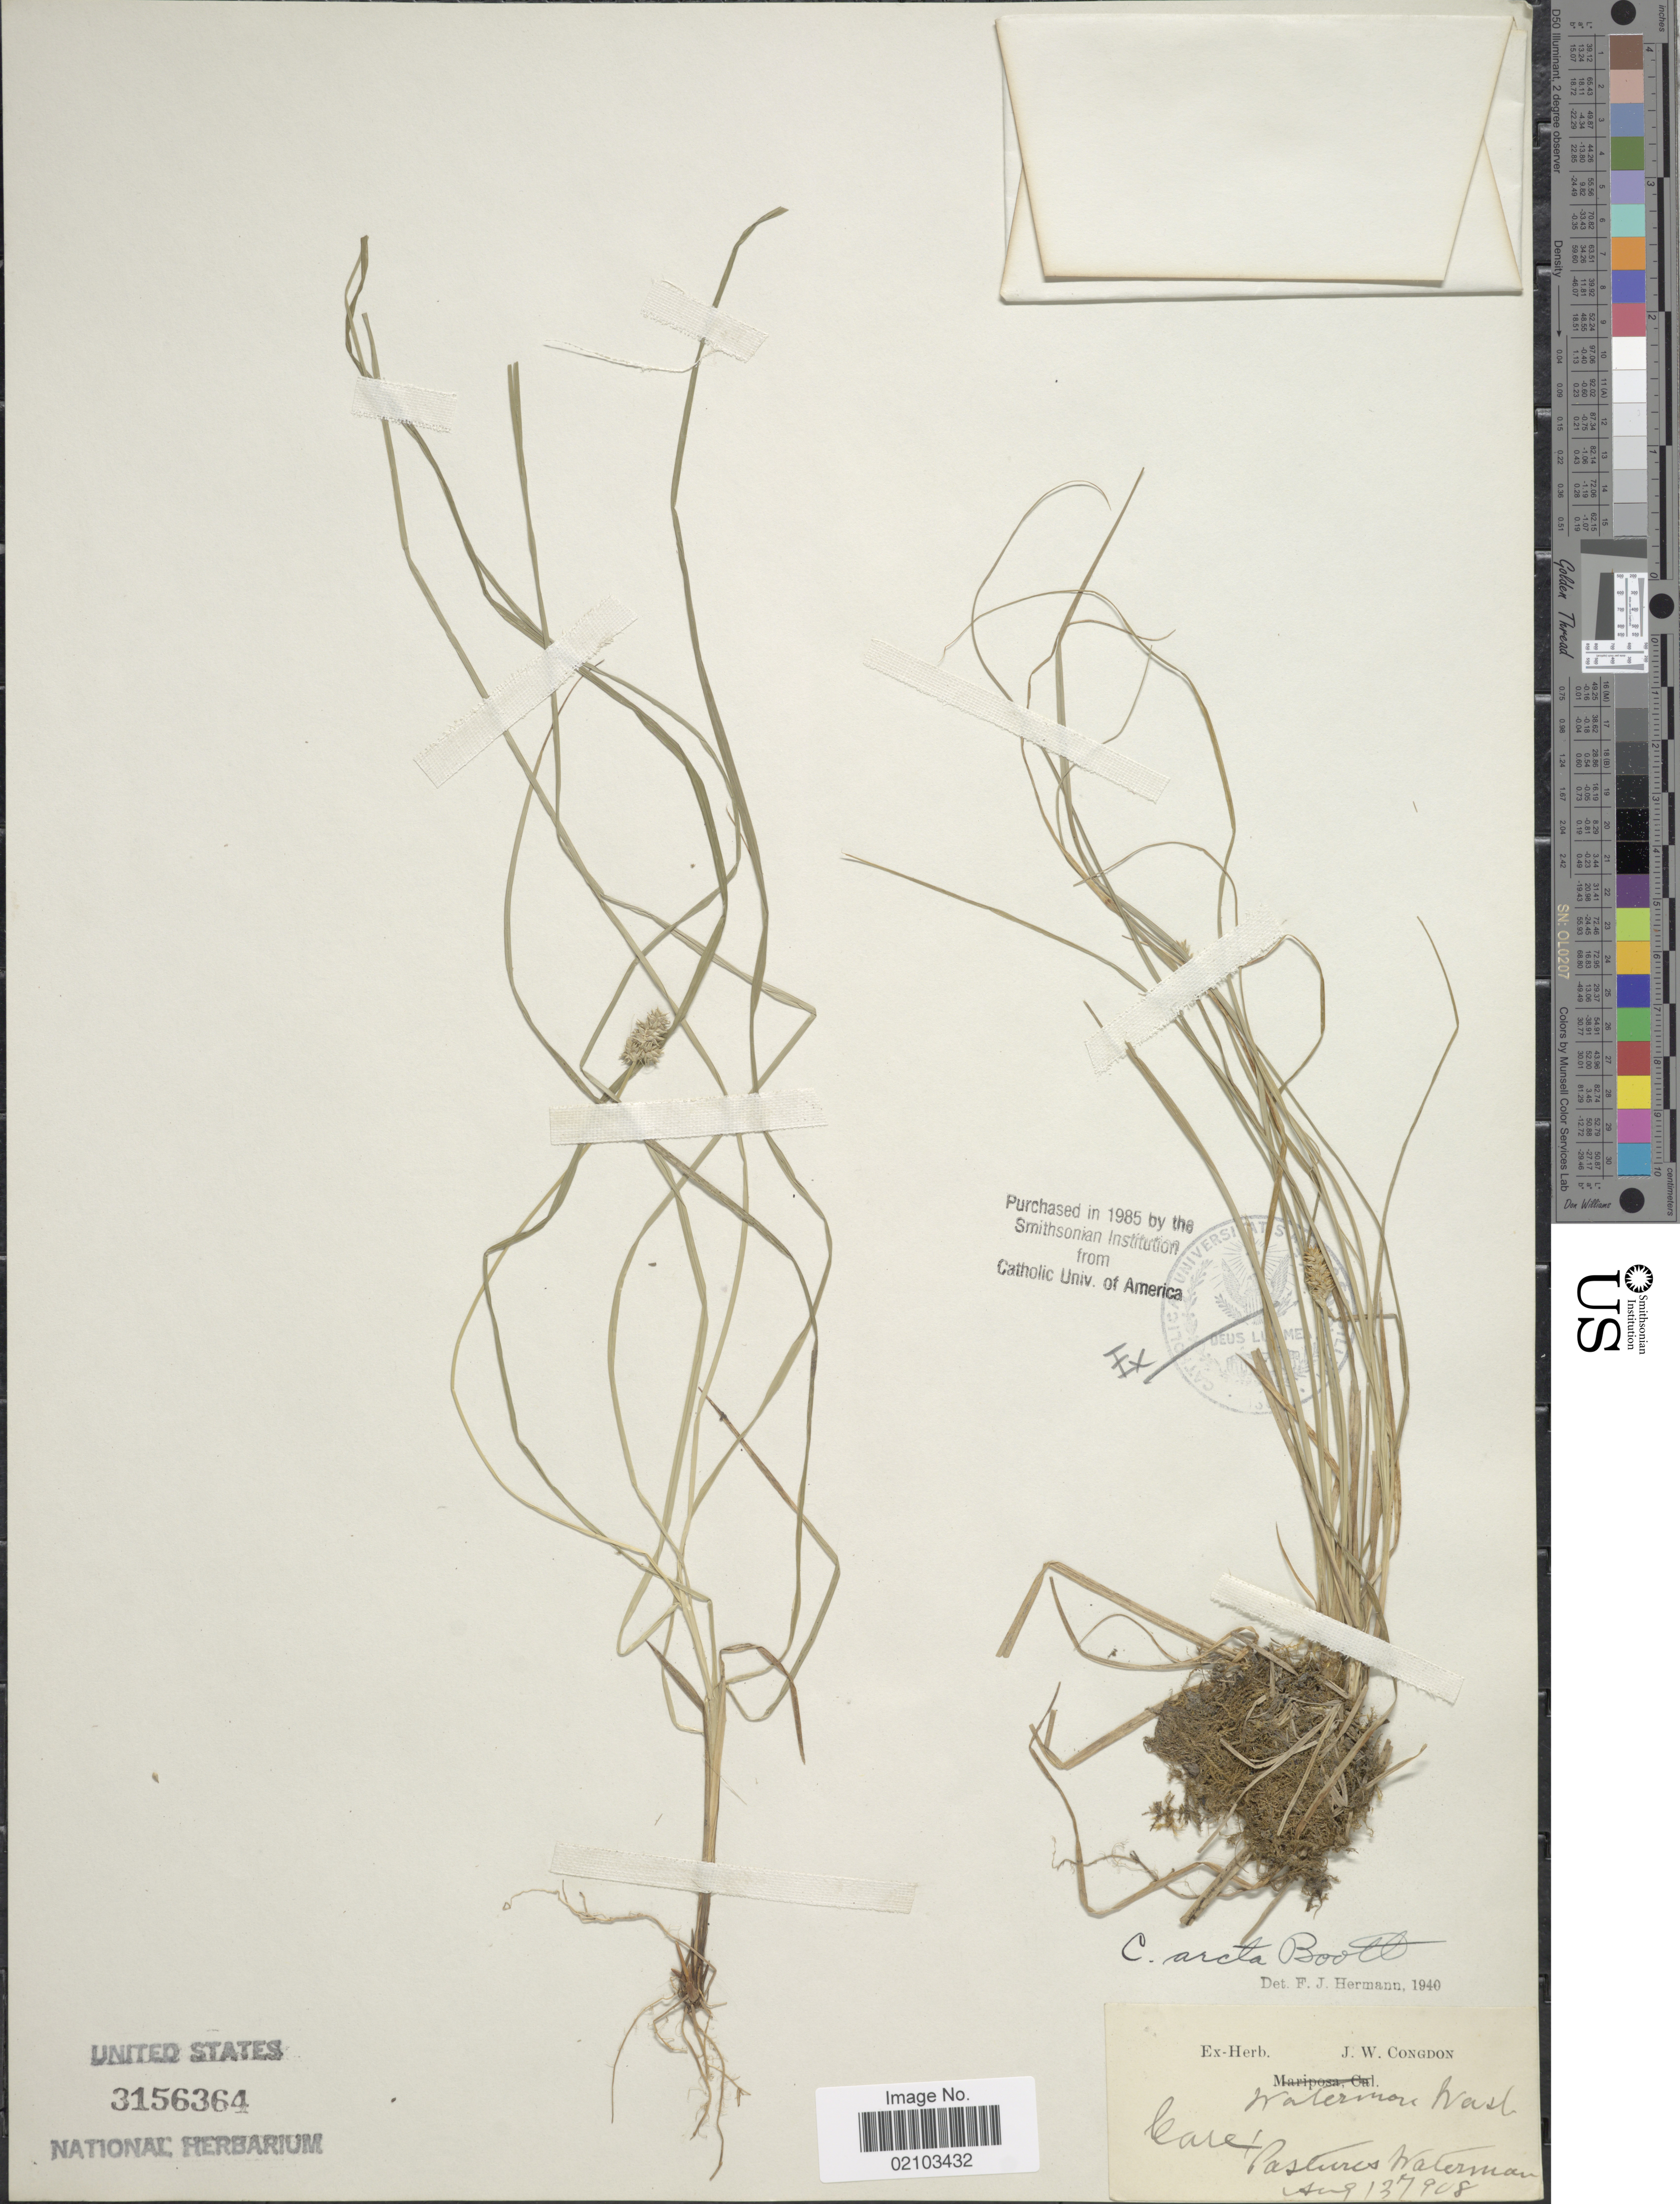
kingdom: Plantae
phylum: Tracheophyta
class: Liliopsida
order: Poales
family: Cyperaceae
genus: Carex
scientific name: Carex arcta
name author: Boott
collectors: ex herb. J. W. Congdon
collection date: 1908-08-13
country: United States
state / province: Washington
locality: Waterman Wash. Pastures Waterman.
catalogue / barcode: US 3156364